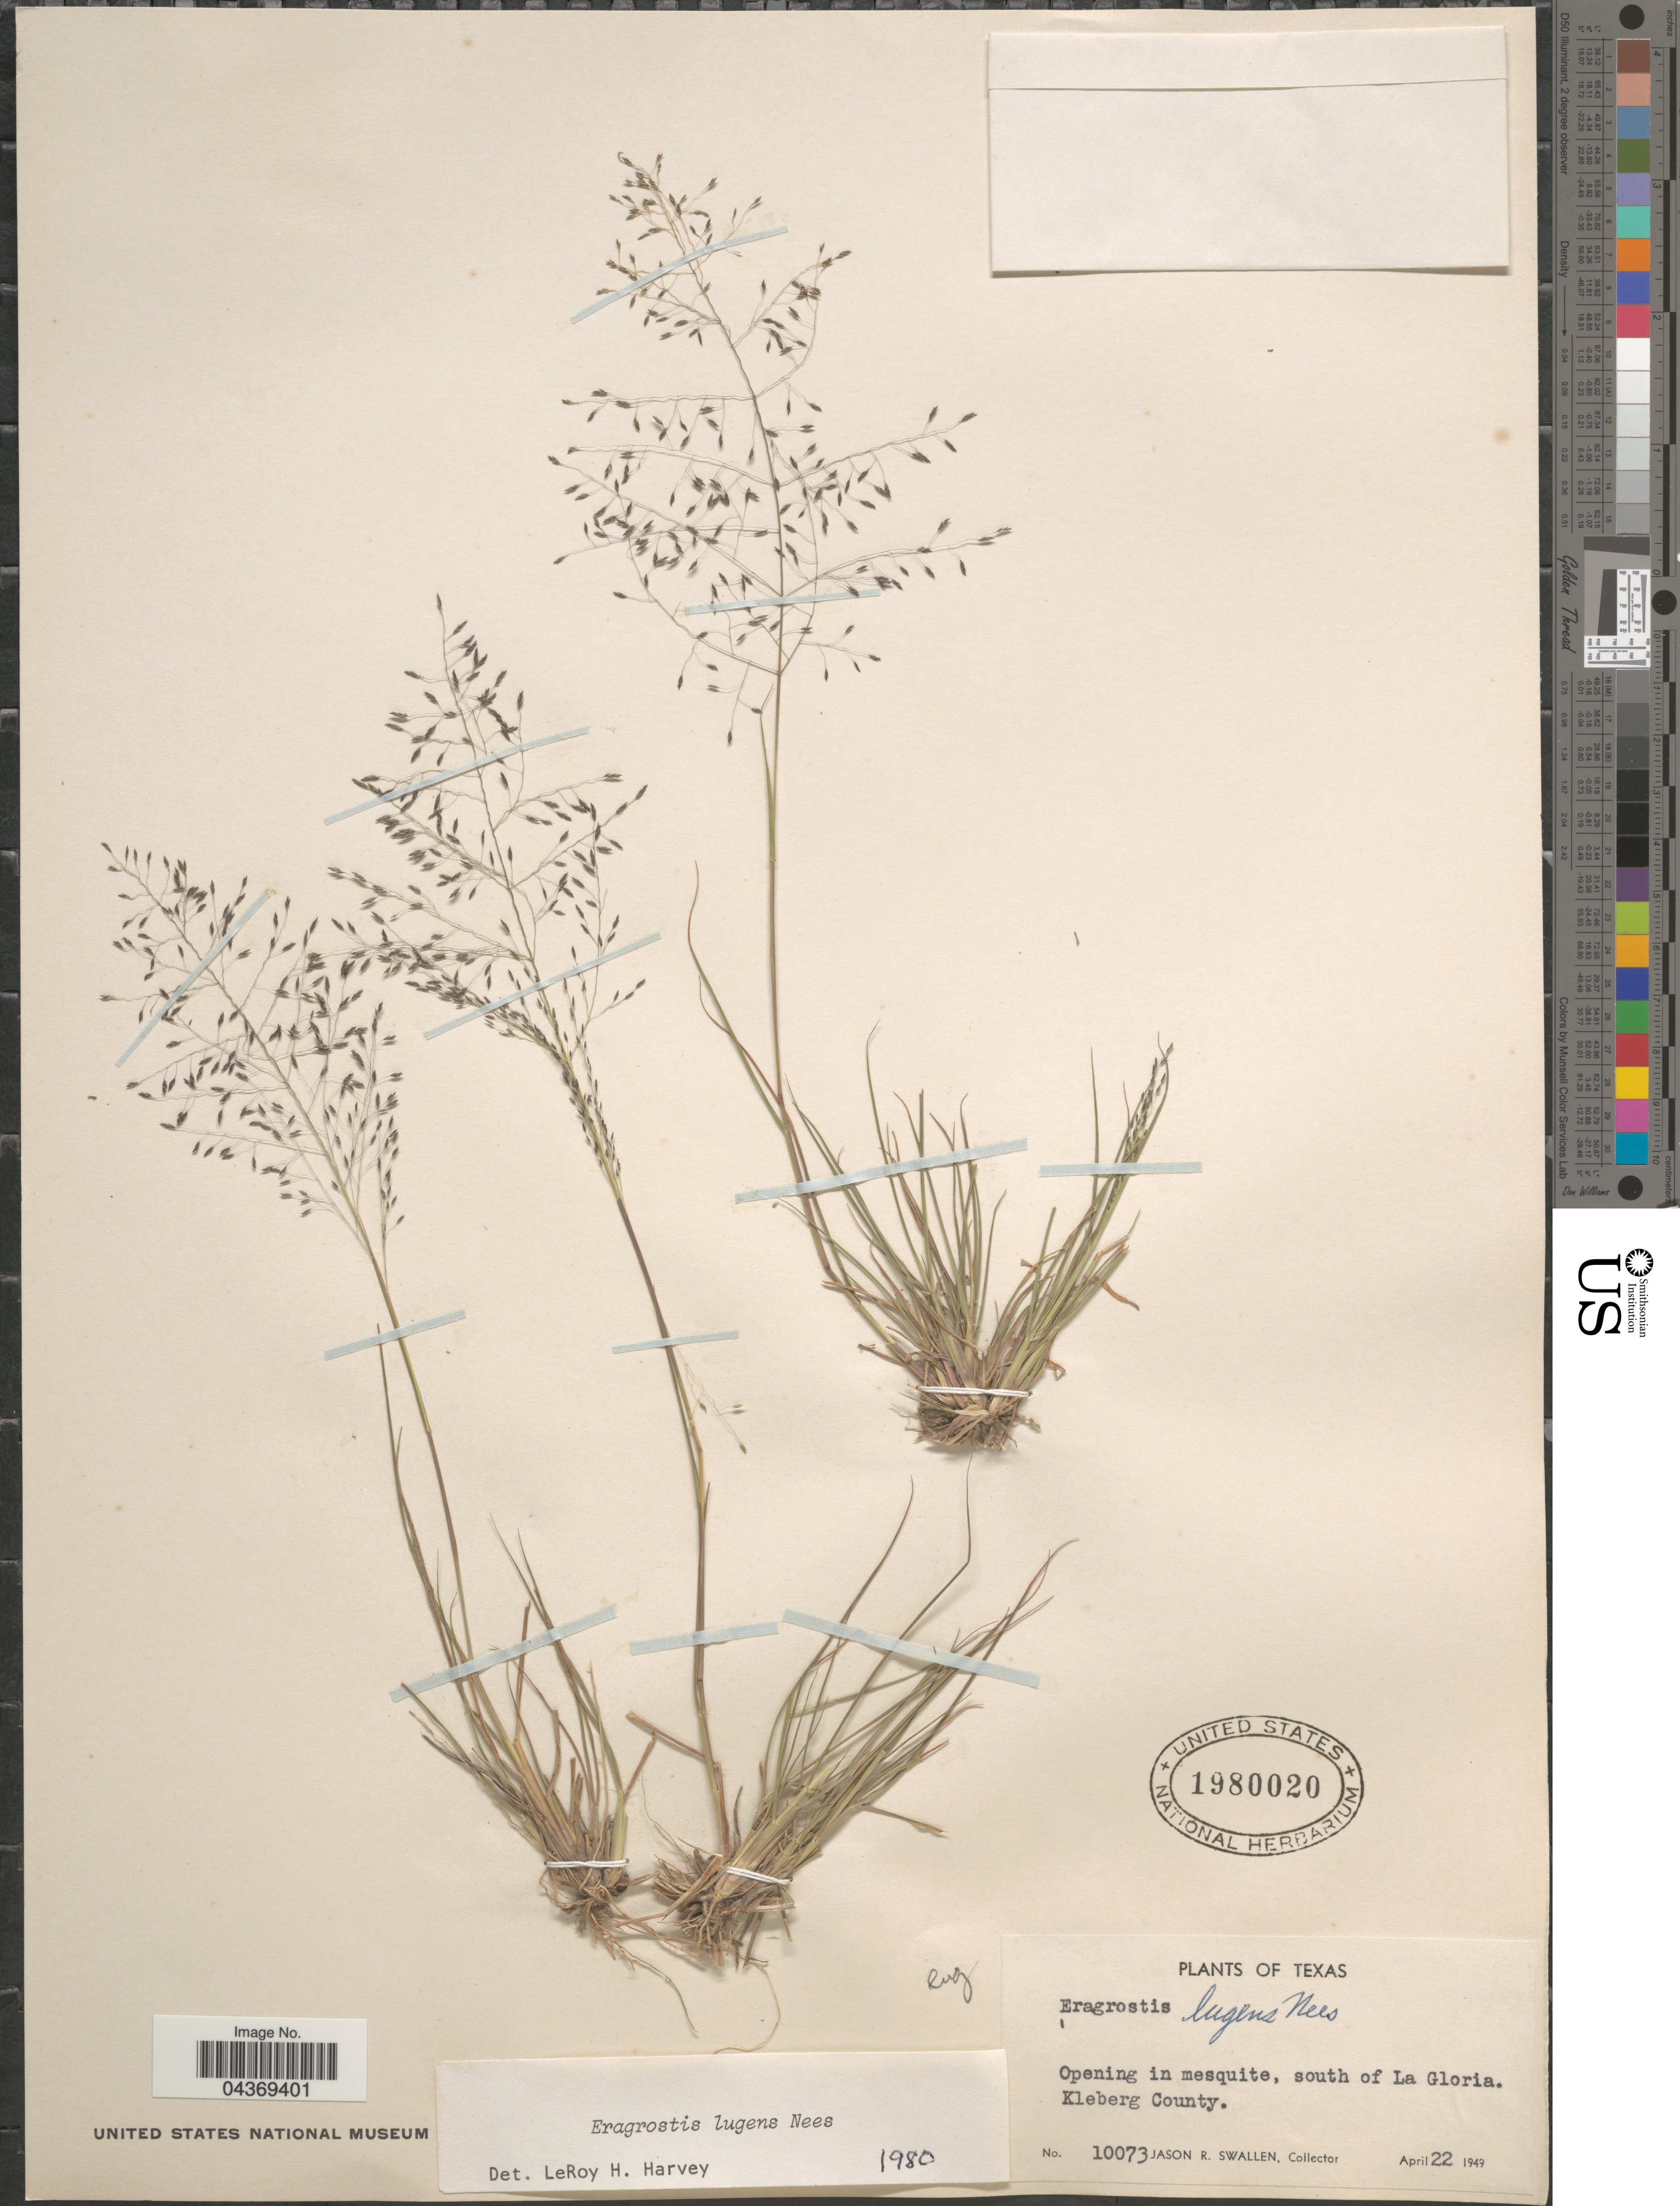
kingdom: Plantae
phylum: Tracheophyta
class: Liliopsida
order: Poales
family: Poaceae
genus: Eragrostis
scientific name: Eragrostis lugens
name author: Nees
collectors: J. R. Swallen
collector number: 10073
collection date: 1949-04-22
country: United States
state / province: Texas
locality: Opening in mesquite, south of La Gloria. Kleberg County.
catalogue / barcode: US 1980020